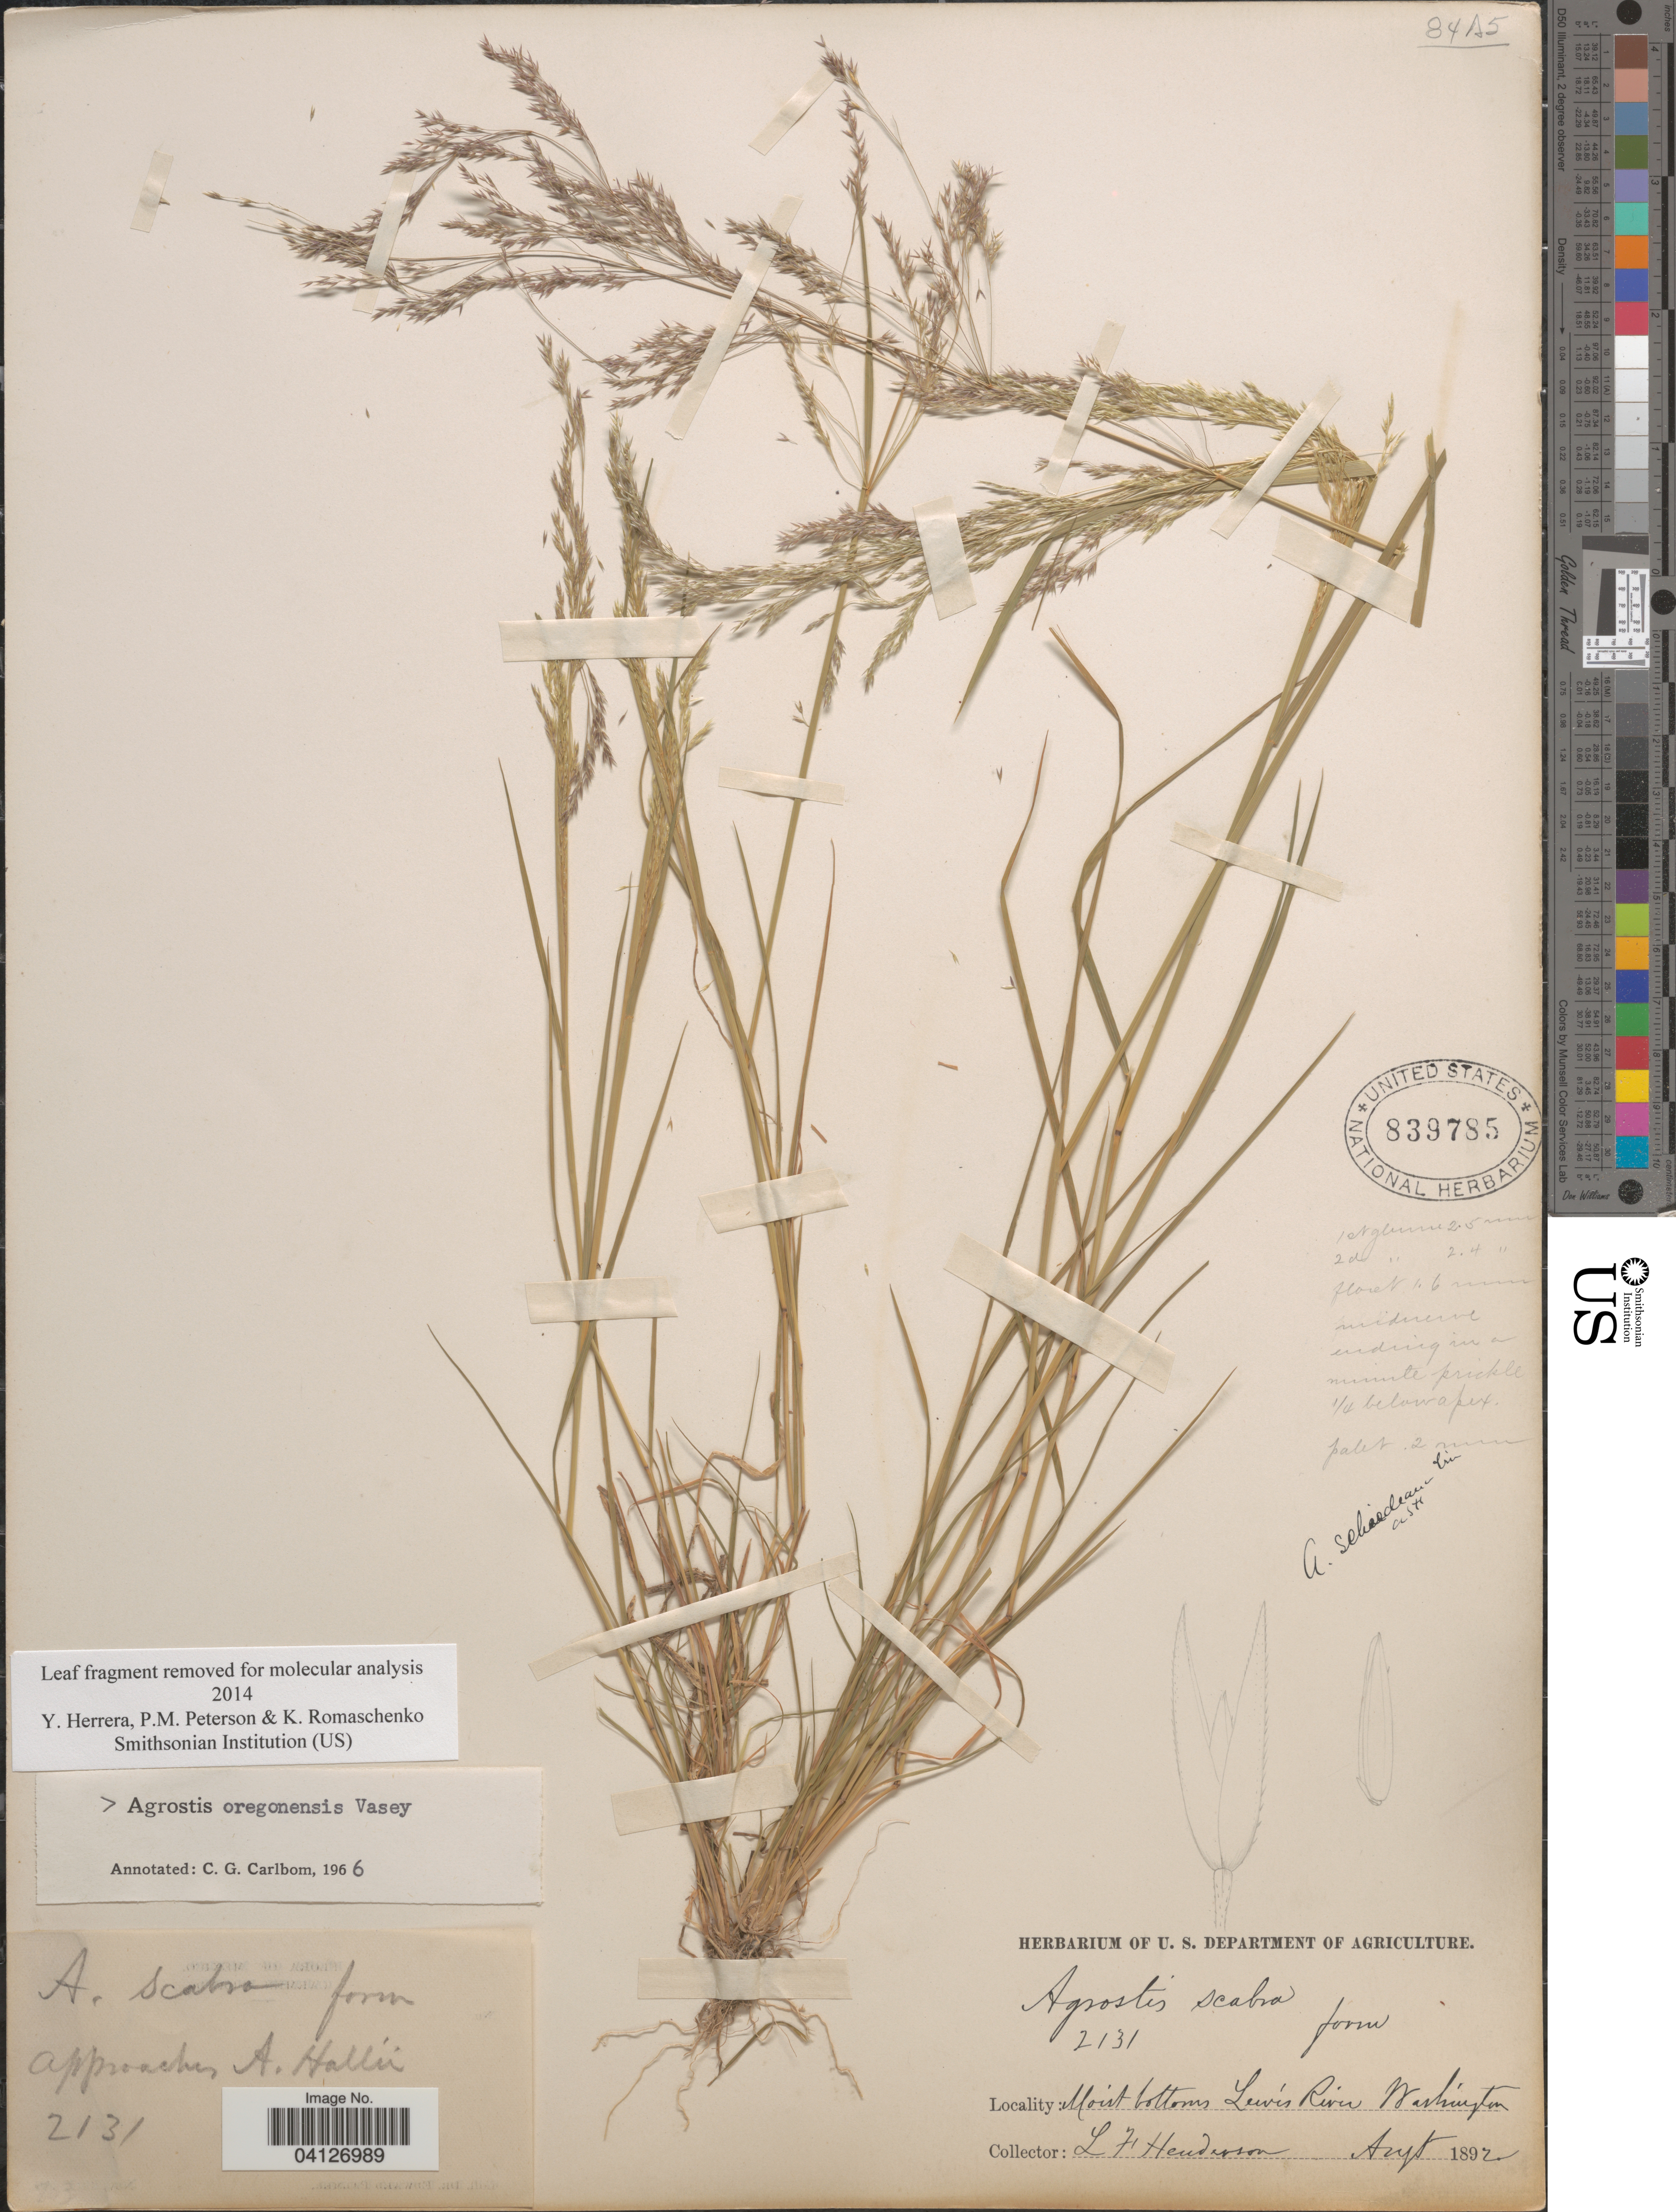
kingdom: Plantae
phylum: Tracheophyta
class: Liliopsida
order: Poales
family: Poaceae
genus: Agrostis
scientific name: Agrostis oregonensis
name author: Vasey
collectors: L. Henderson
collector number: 2131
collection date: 1892-08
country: United States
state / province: Washington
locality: Moist bottoms Lewis River.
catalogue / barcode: US 839785